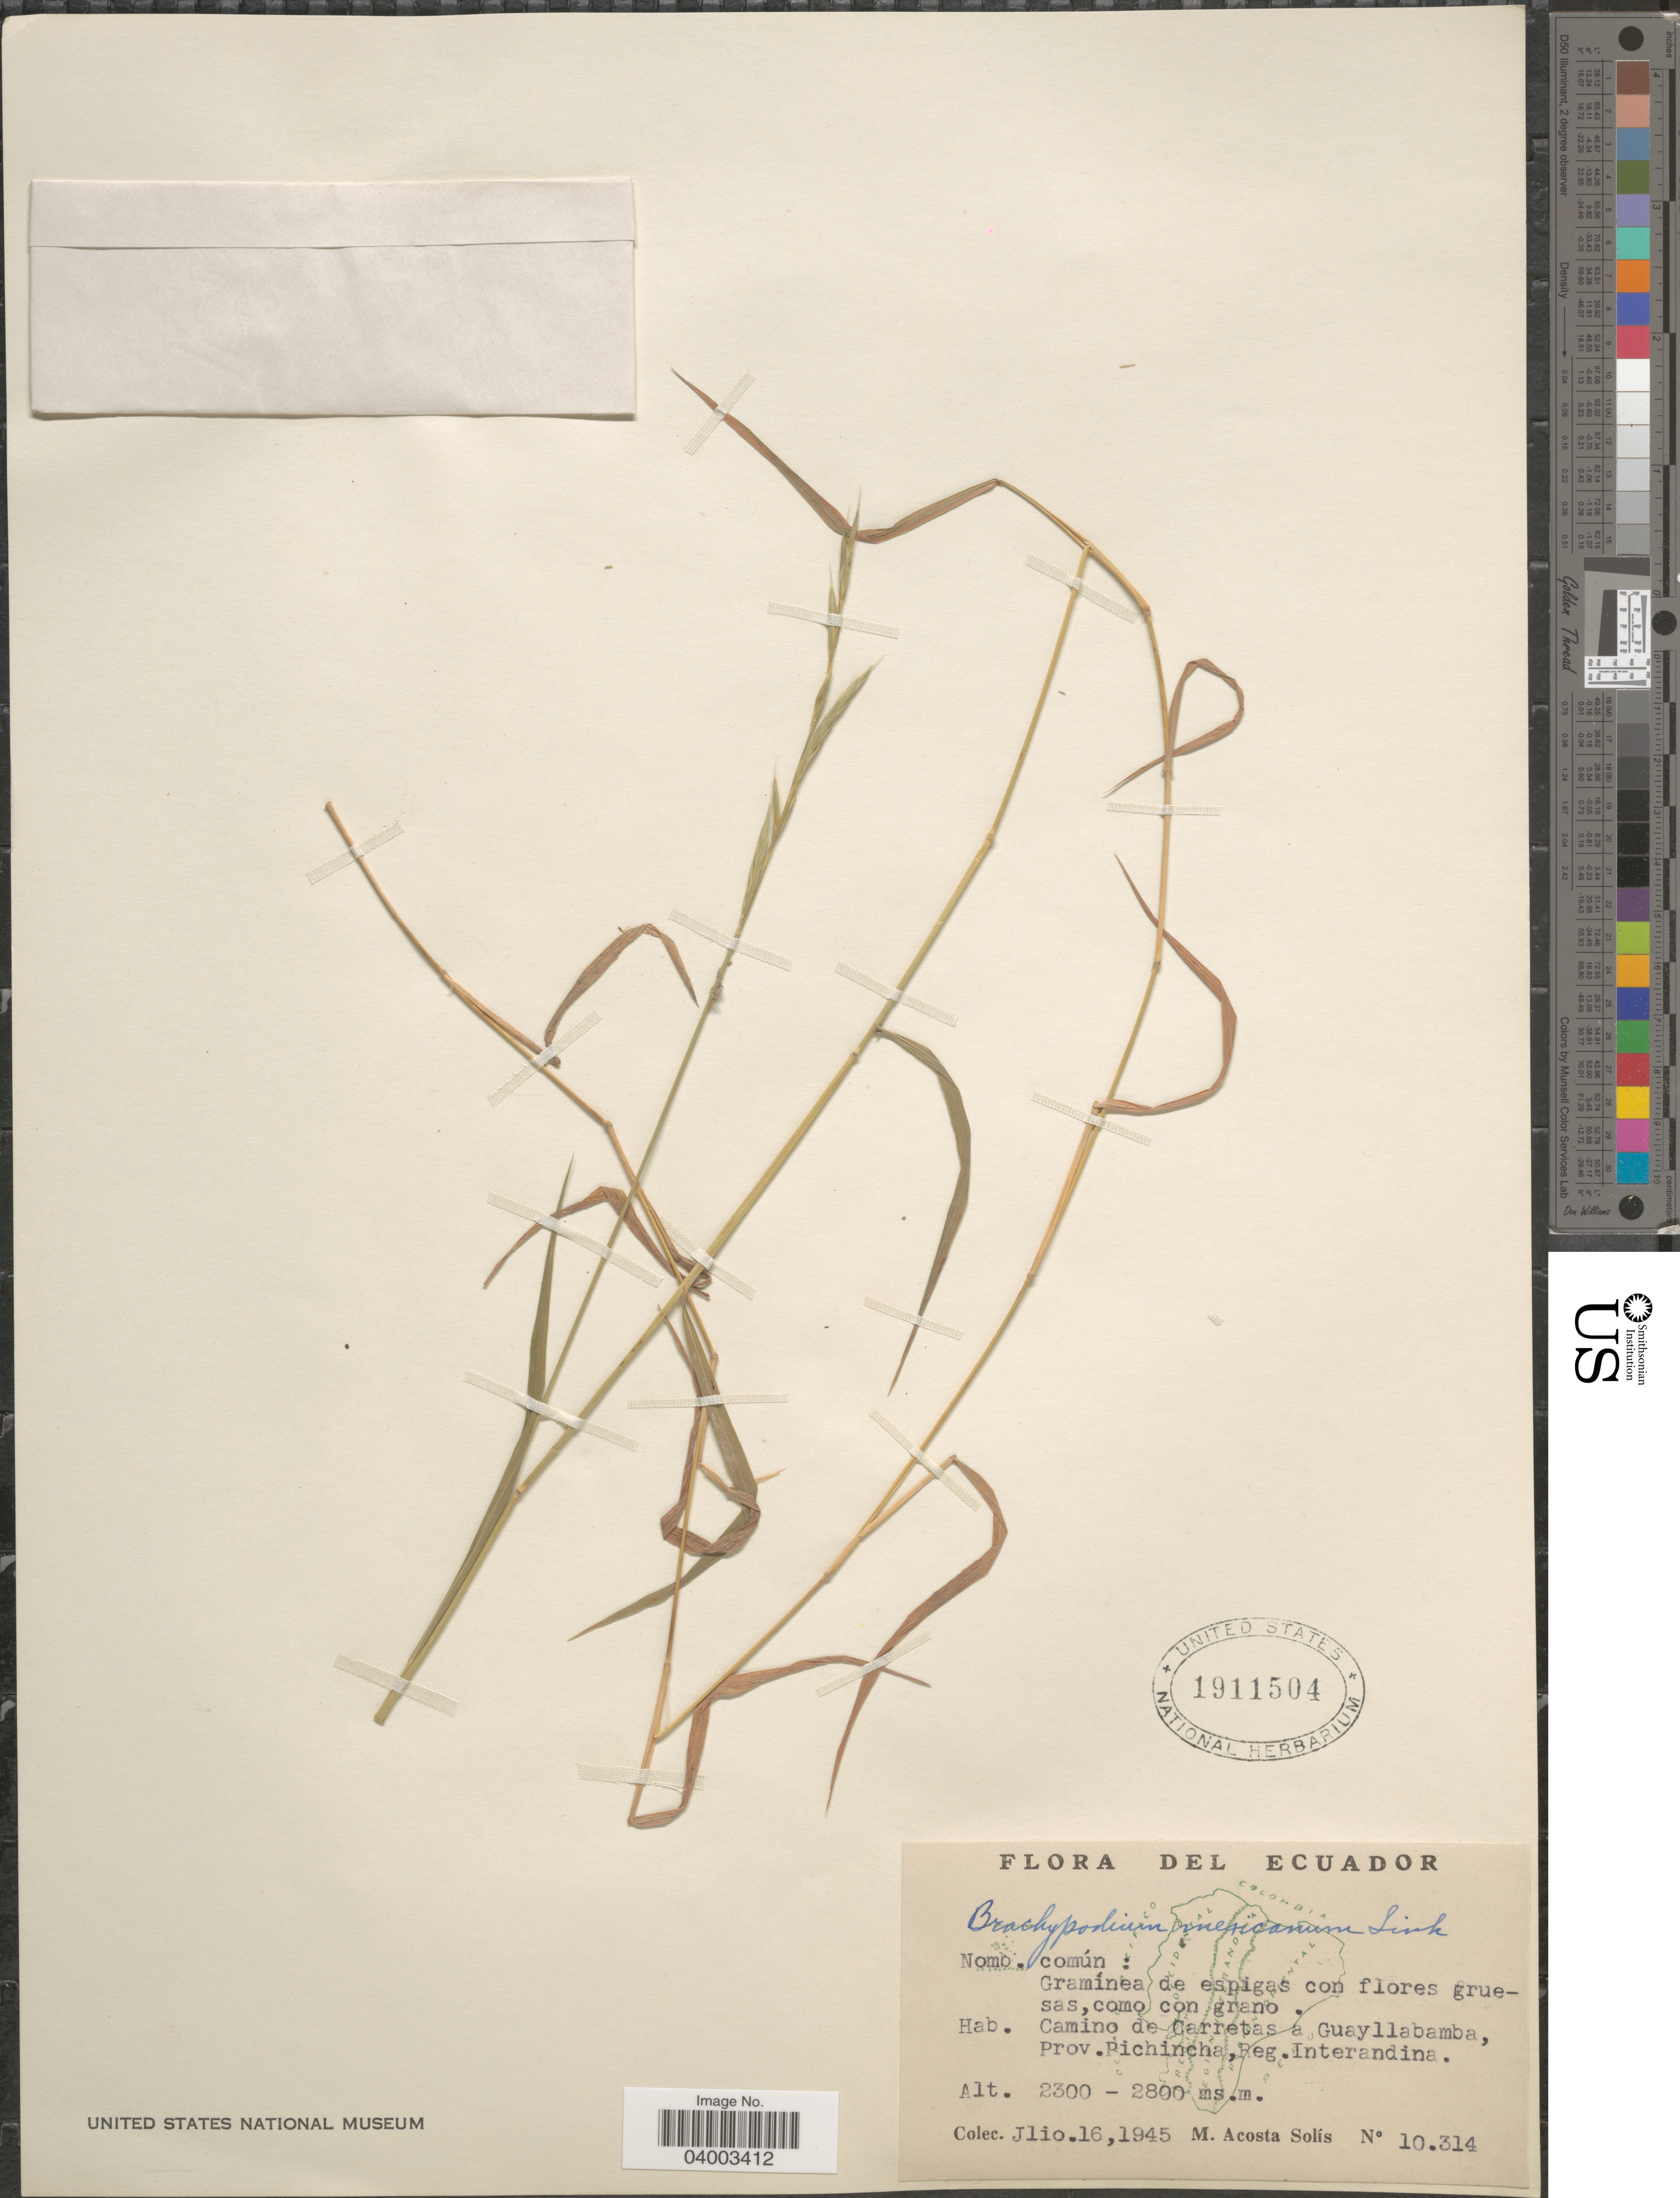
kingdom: Plantae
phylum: Tracheophyta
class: Liliopsida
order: Poales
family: Poaceae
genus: Brachypodium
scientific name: Brachypodium mexicanum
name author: (Roem. & Schult.) Link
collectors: M. Acosta Solis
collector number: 10314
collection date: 1945-07-16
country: Ecuador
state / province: Pichincha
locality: Camino de Carretas a Guayllabamba, Reg. Interandina.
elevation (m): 2300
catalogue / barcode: US 1911504